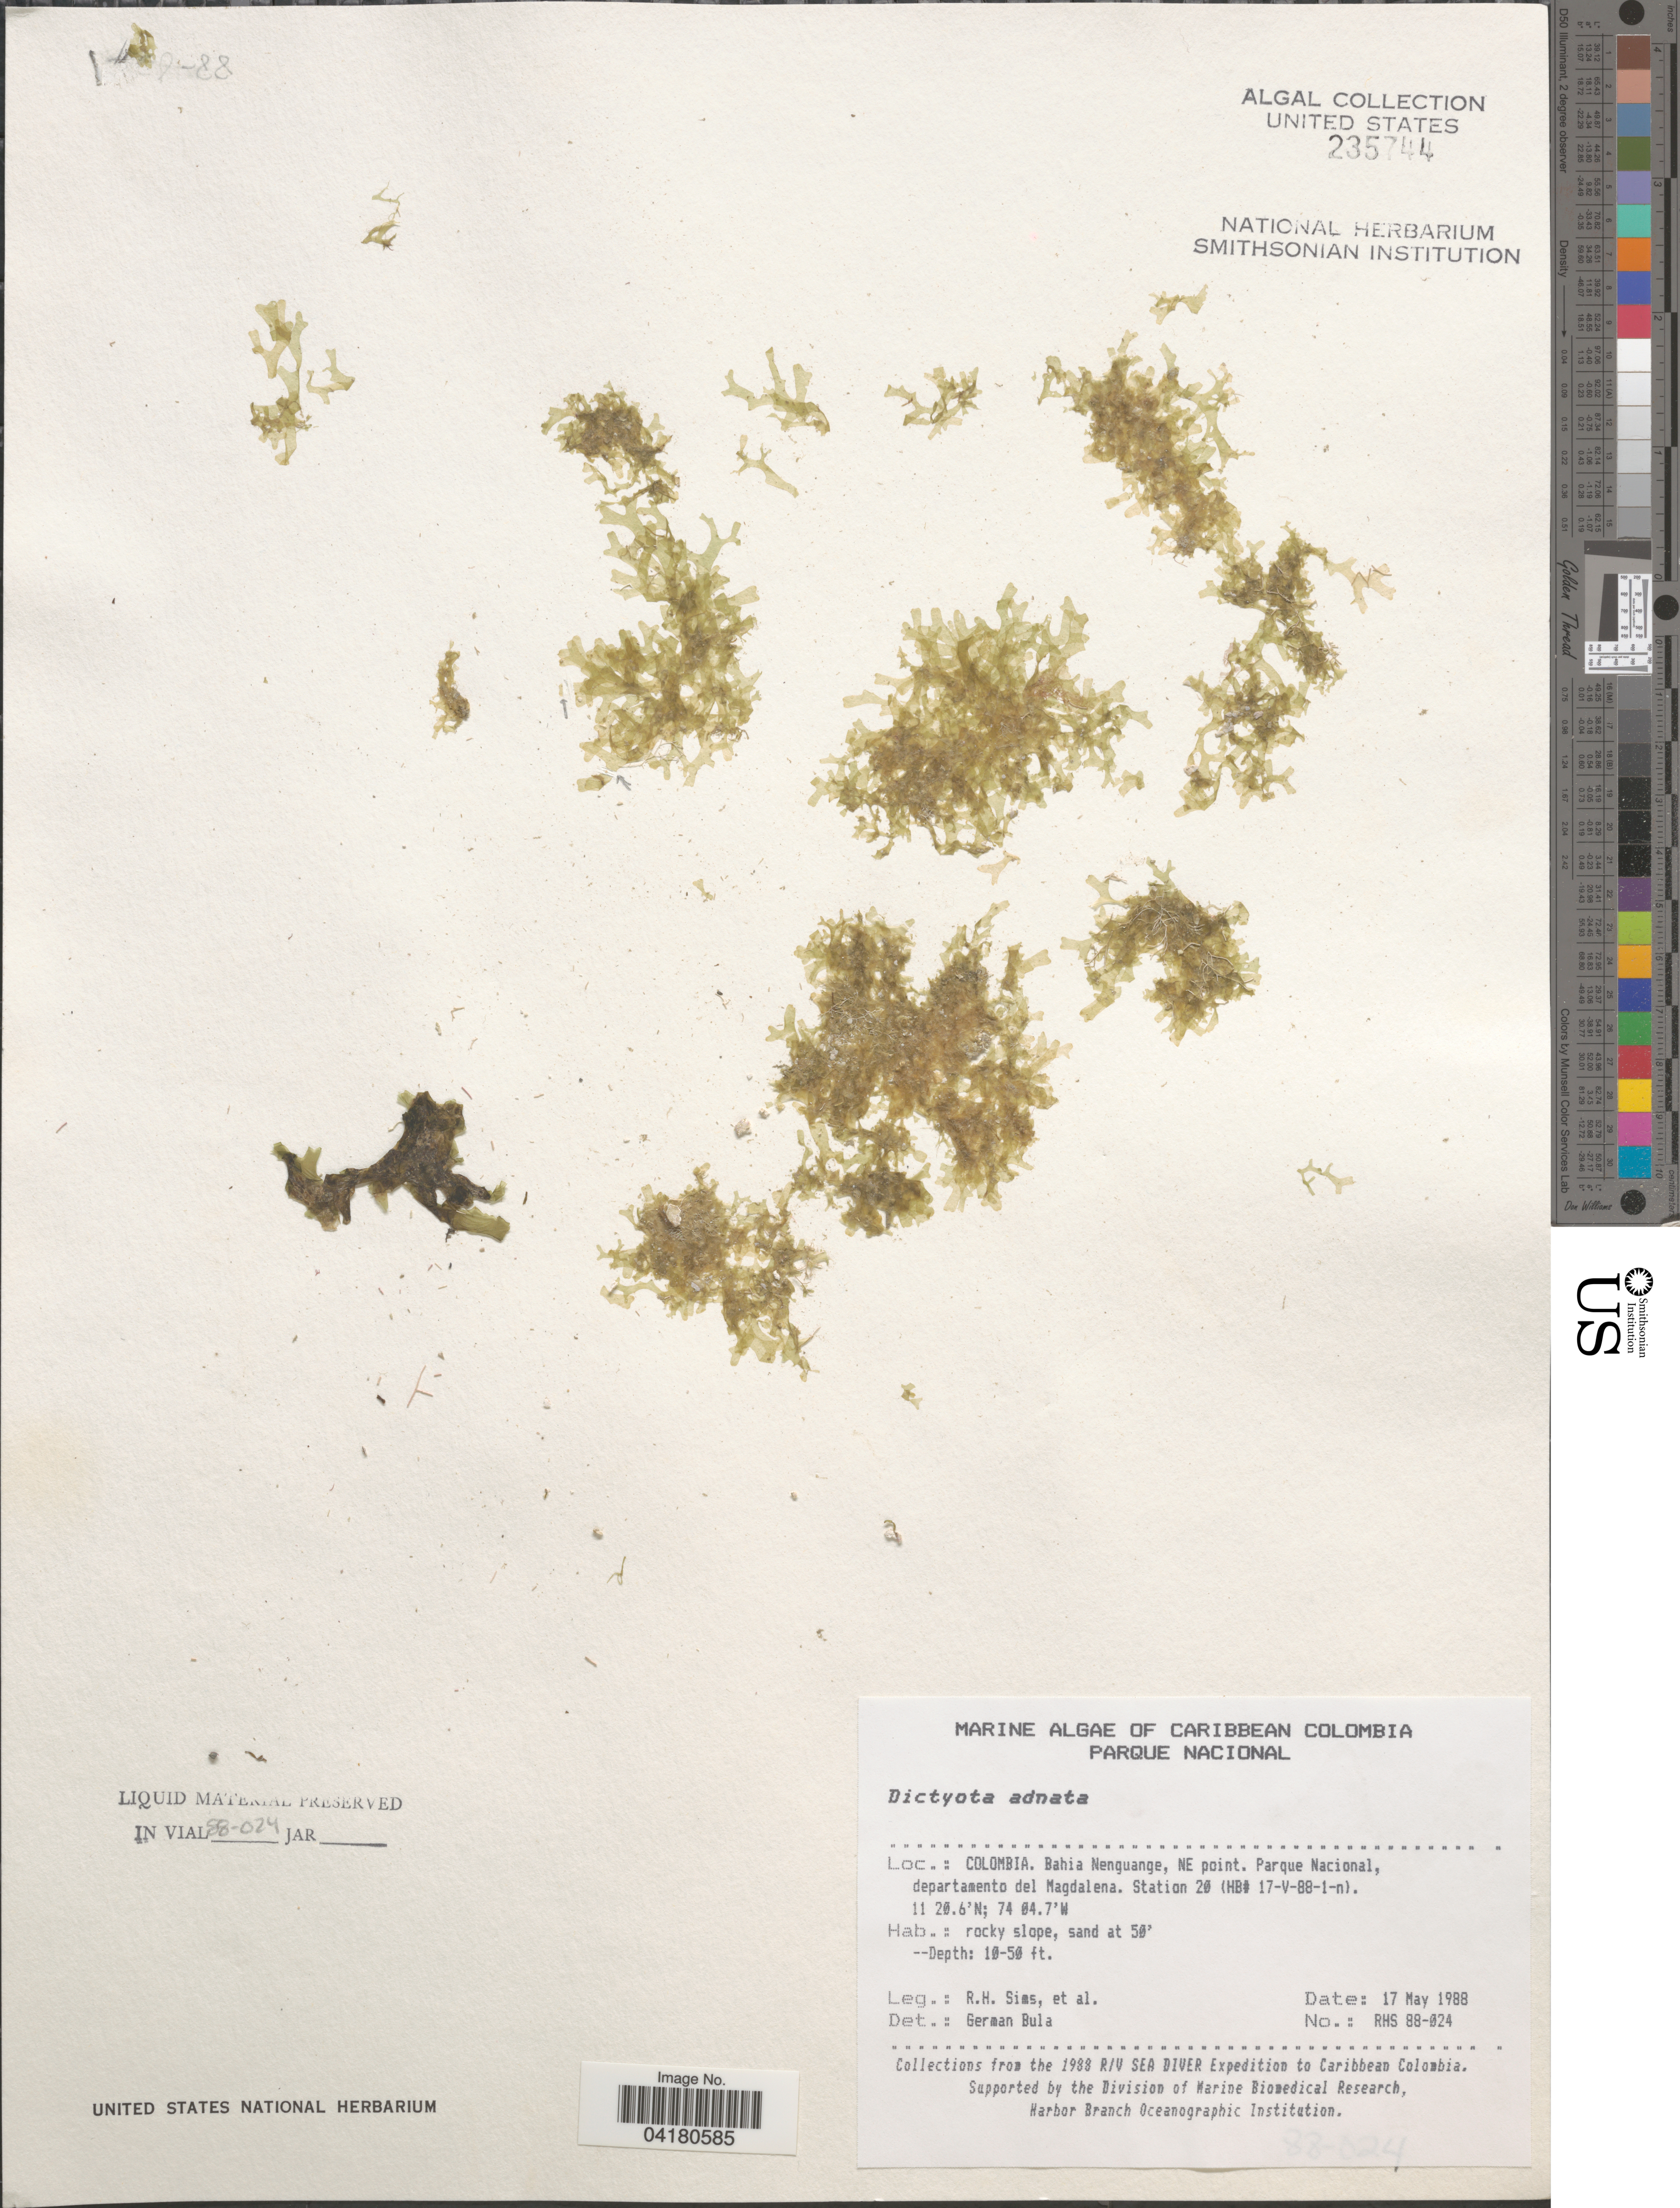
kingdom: Chromista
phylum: Ochrophyta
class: Phaeophyceae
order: Dictyotales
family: Dictyotaceae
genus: Dictyota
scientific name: Dictyota adnata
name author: Zanardini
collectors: R. Sims & et al.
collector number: RHS 88-024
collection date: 1988-05-17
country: Colombia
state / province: Magdalena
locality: Caribbean Colombia Parque Nacional. Bahia Nenguange, NE point. Parque Nacional, departamento del Magdalena. Station 20 (HB# 17-V-88-1-n). The 1988 R/V Sea Diver Expedition to Caribbean Colombia.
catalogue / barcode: US 235744